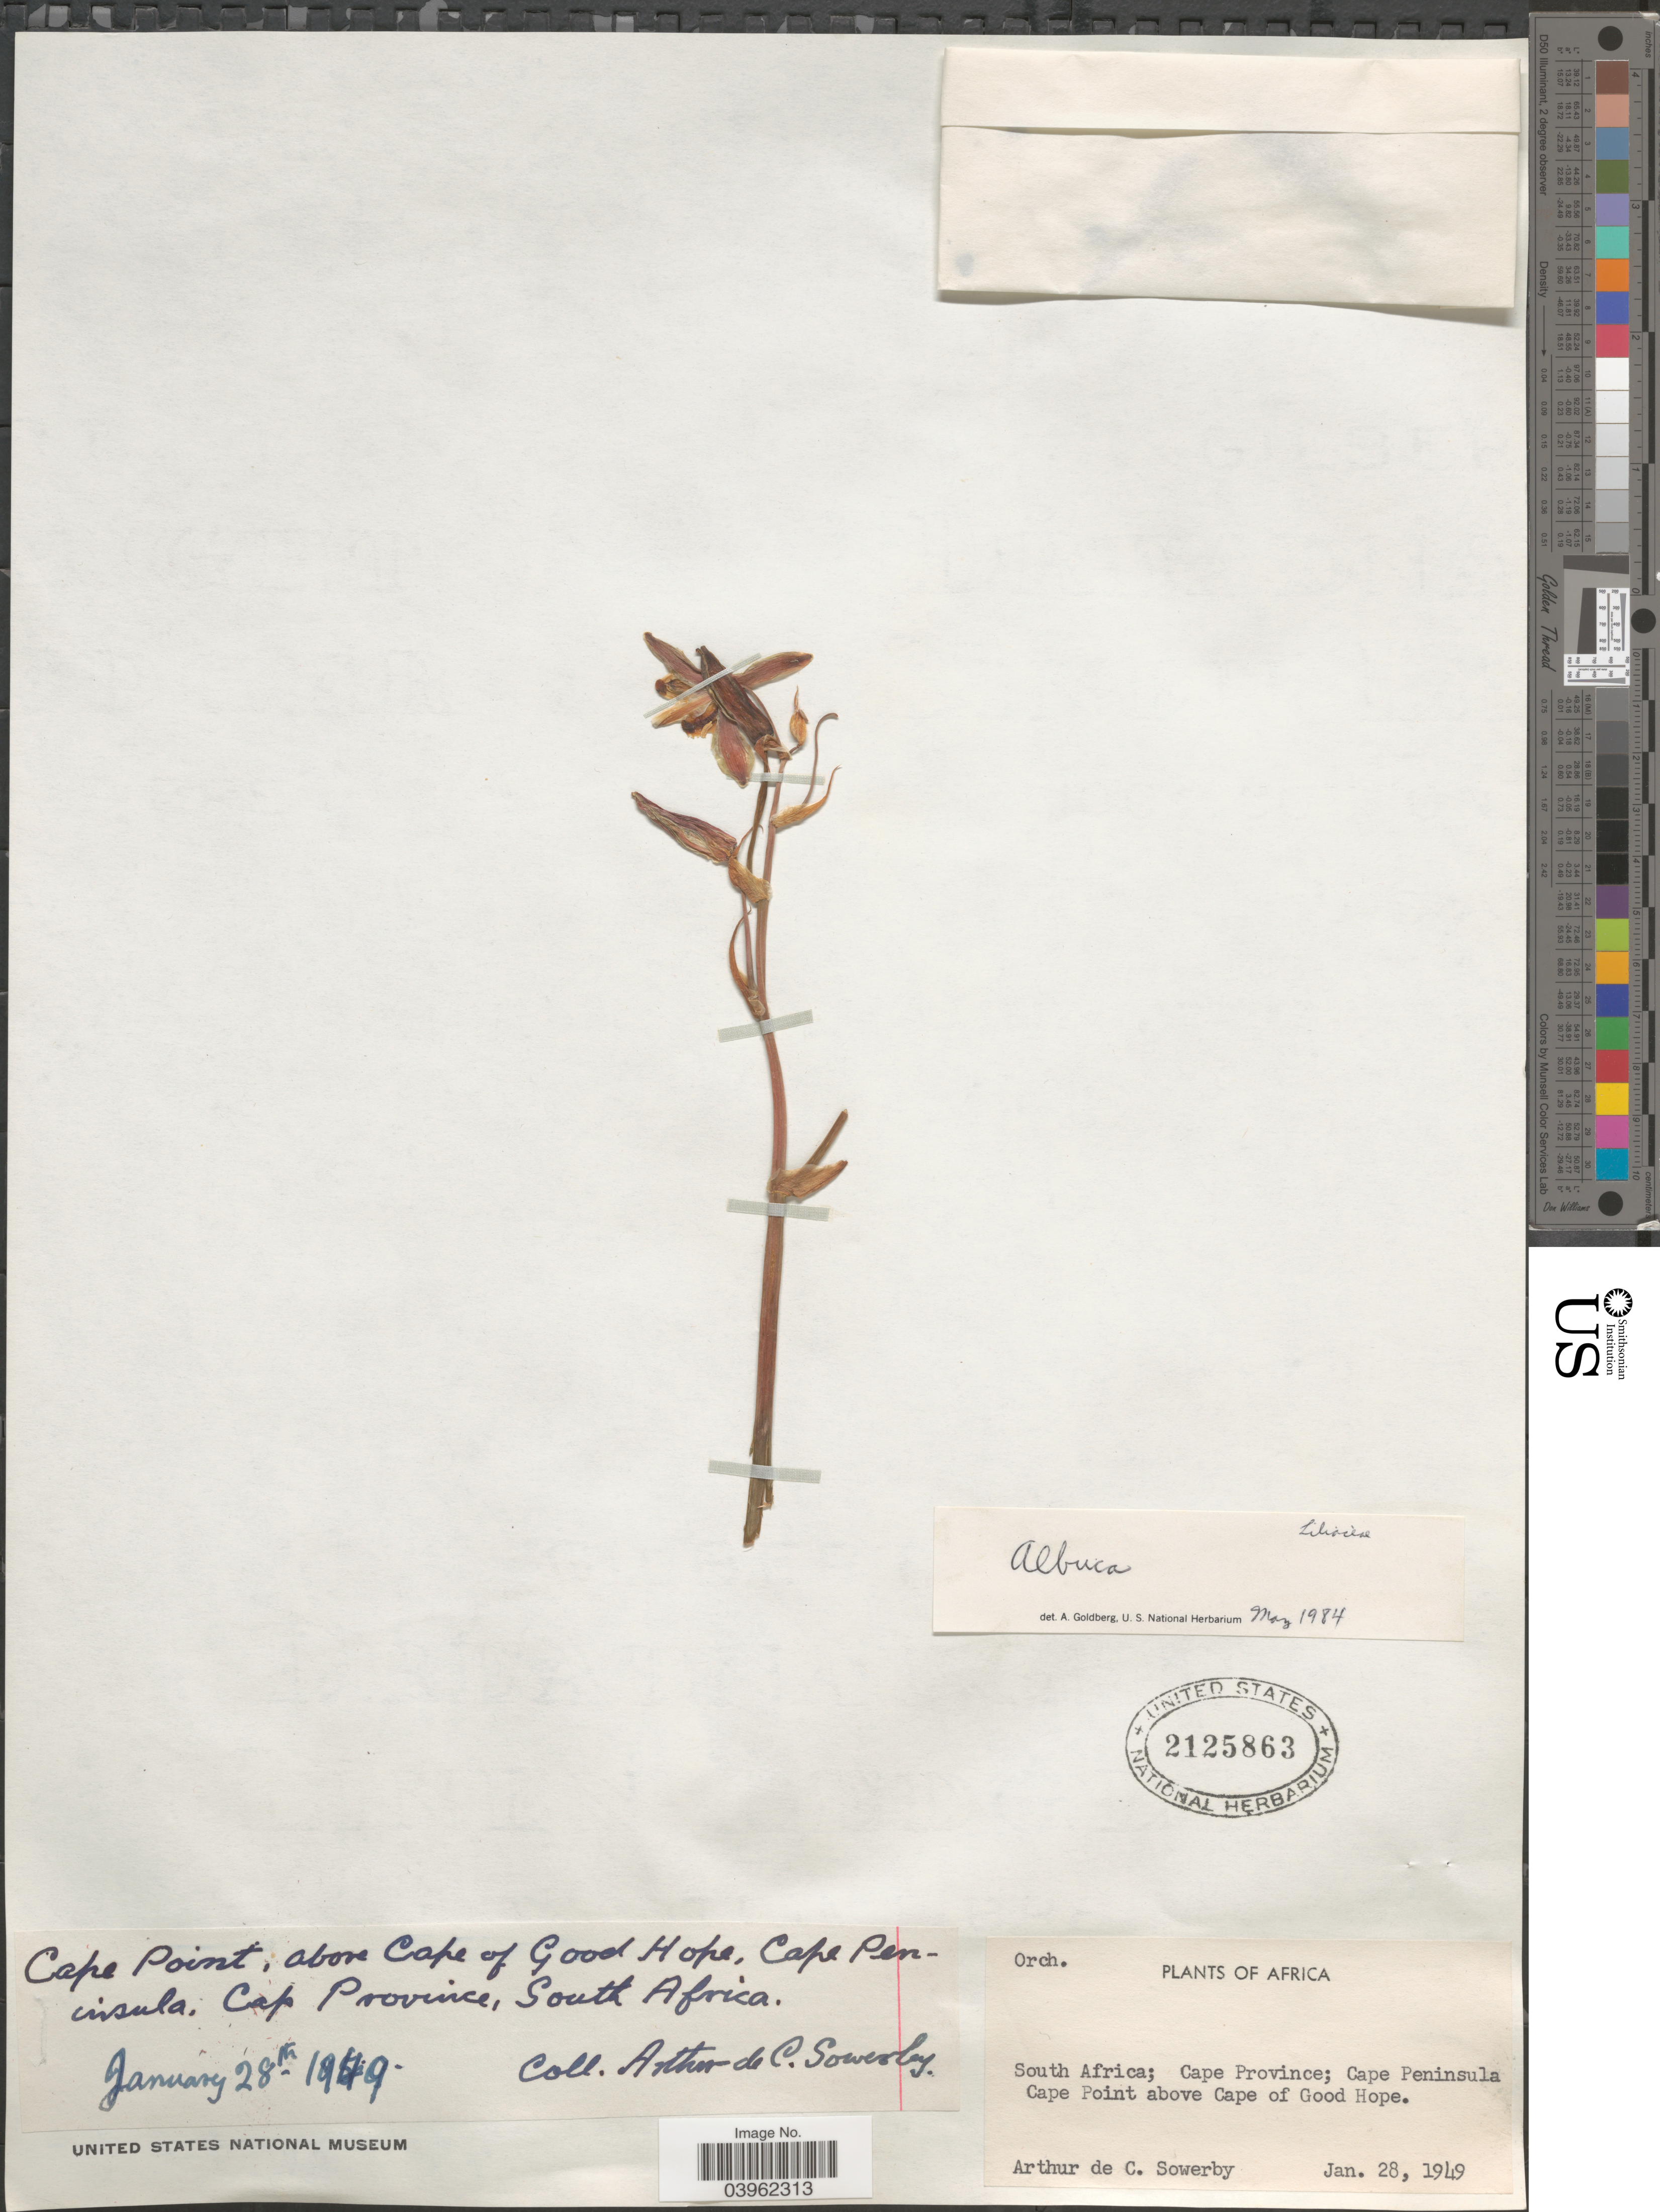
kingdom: Plantae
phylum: Tracheophyta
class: Liliopsida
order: Asparagales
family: Asparagaceae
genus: Albuca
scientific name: Albuca sp.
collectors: A. C. Sowerby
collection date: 1949-01-28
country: South Africa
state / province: Western Cape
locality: Cape Peninsula. Cape Point above Cape of Good Hope.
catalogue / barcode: US 2125863